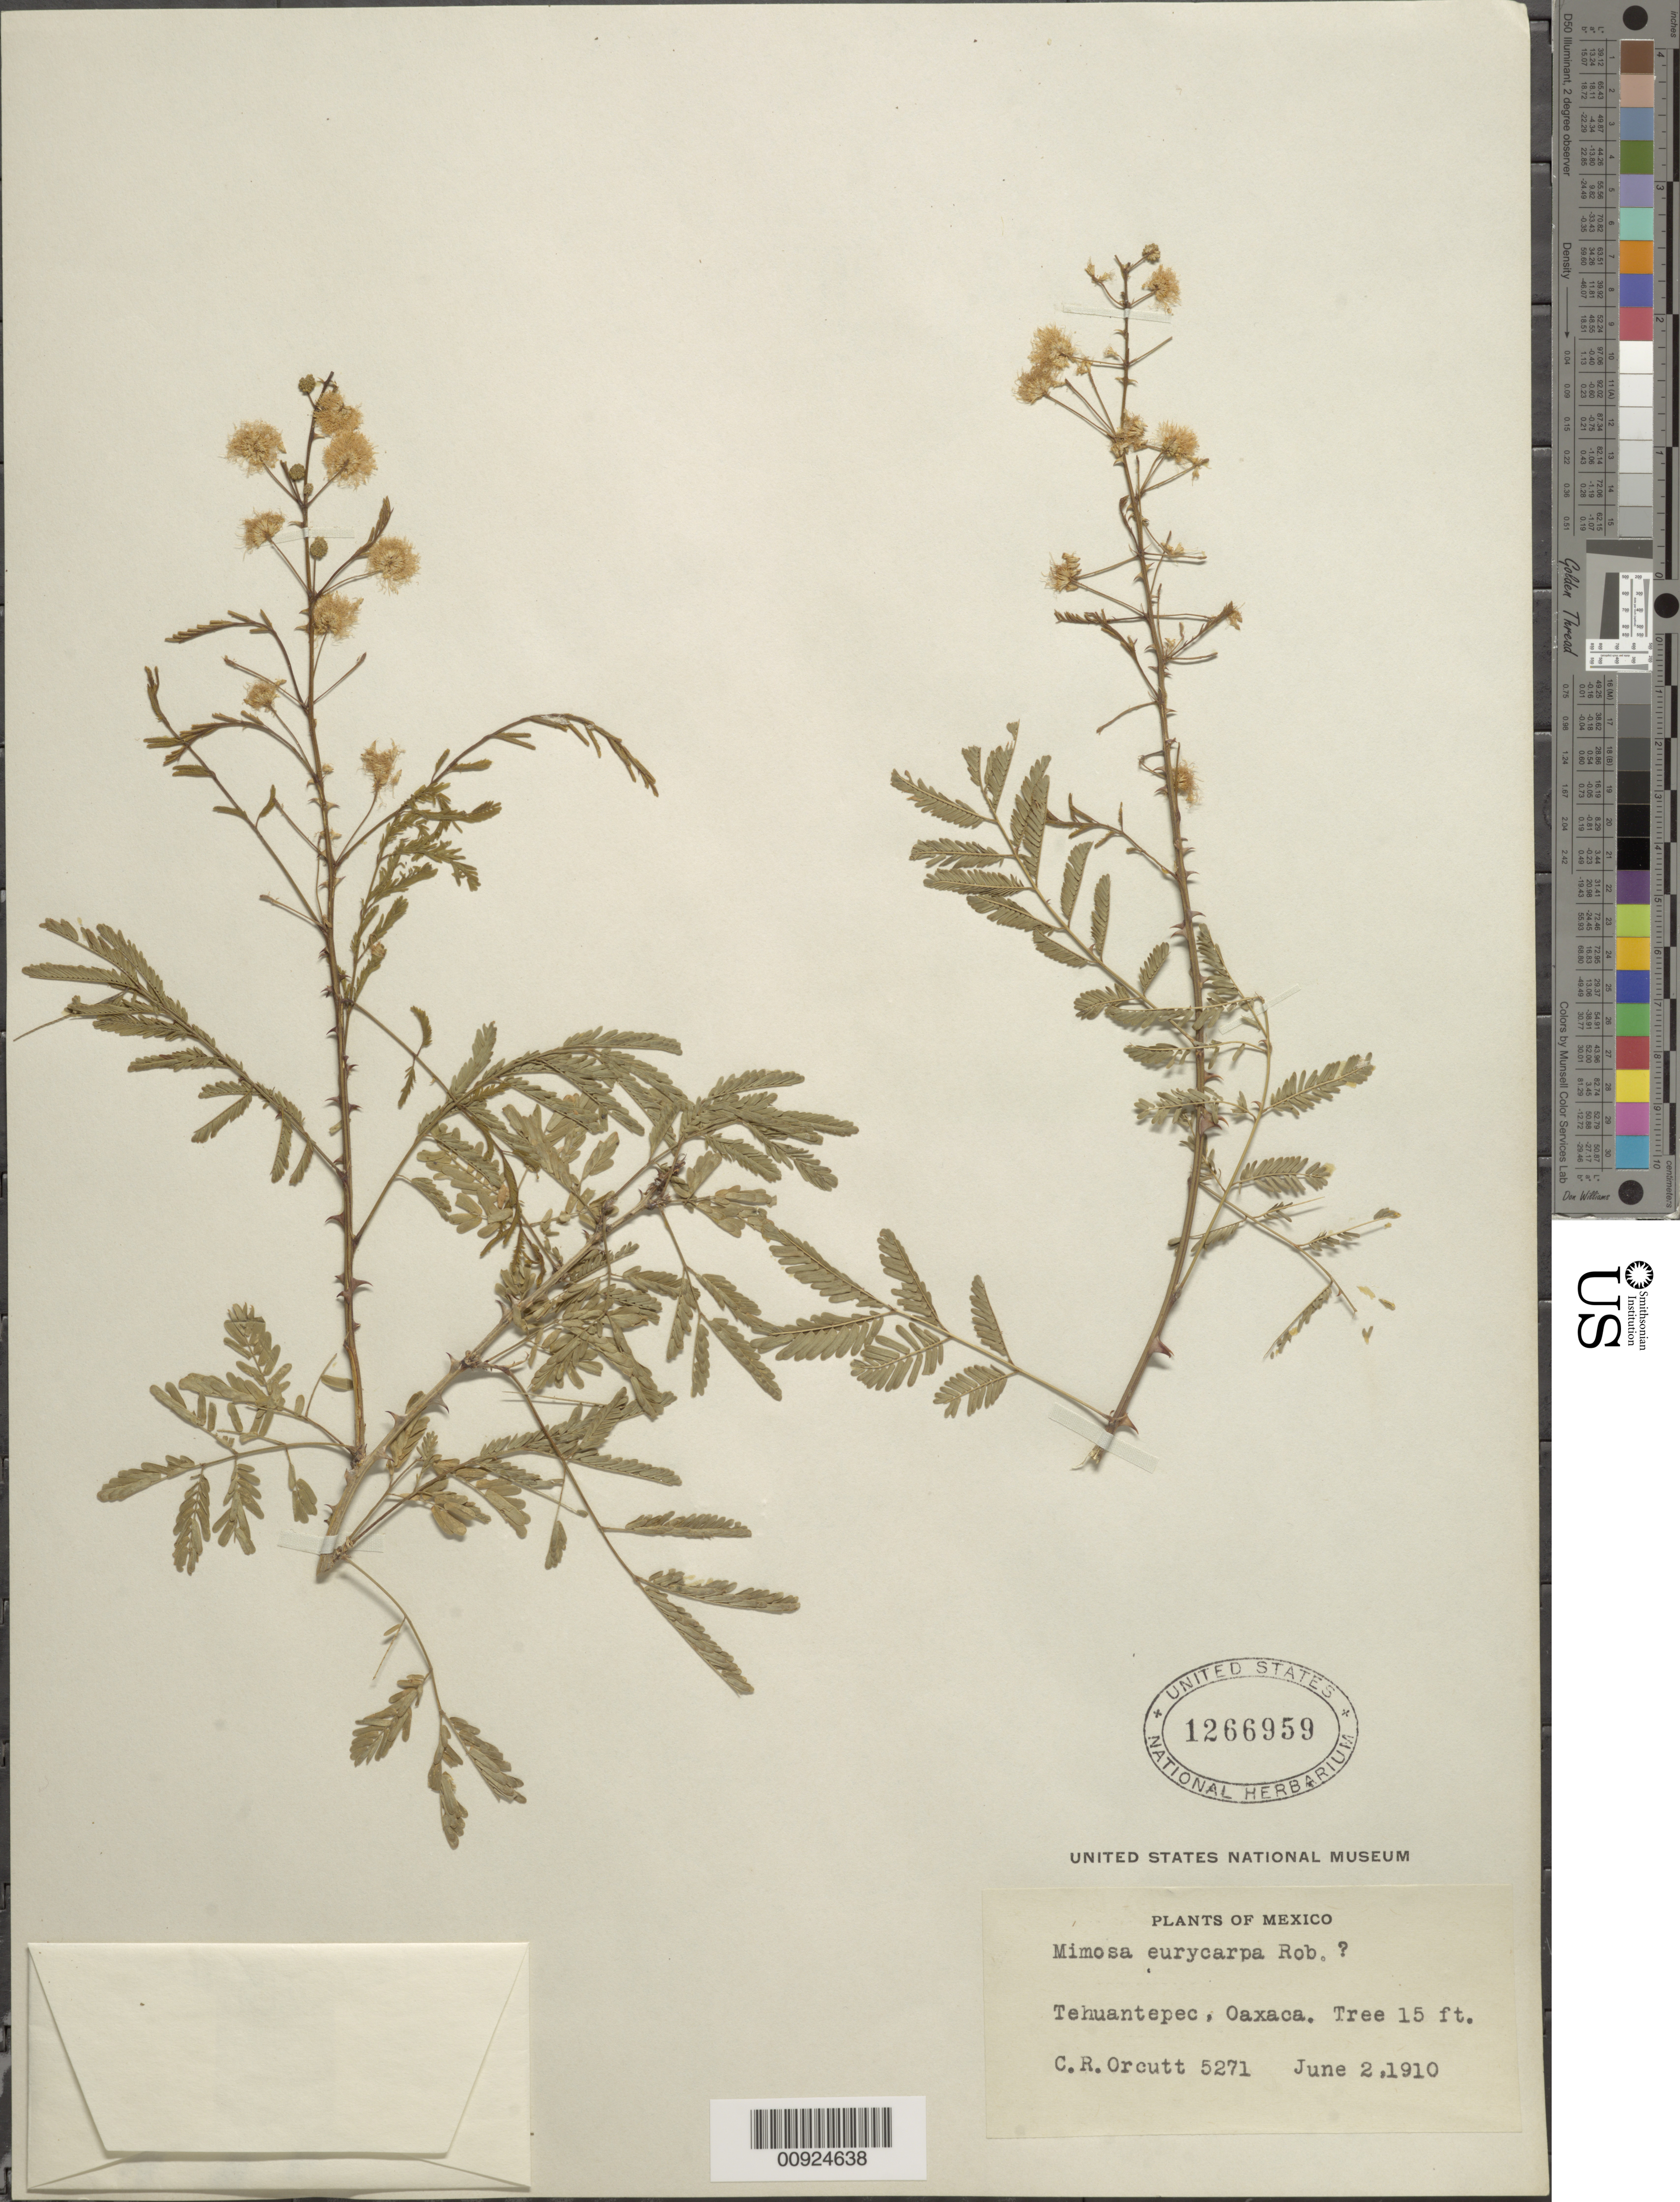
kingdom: Plantae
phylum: Tracheophyta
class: Magnoliopsida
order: Fabales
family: Fabaceae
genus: Mimosa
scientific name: Mimosa eurycarpa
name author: B.L. Rob.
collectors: C. R. Orcutt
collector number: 5271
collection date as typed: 02 Jun 1910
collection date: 1910-06-02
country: Mexico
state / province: Oaxaca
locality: Tehuantepec, Oaxaca.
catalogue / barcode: US 1266959